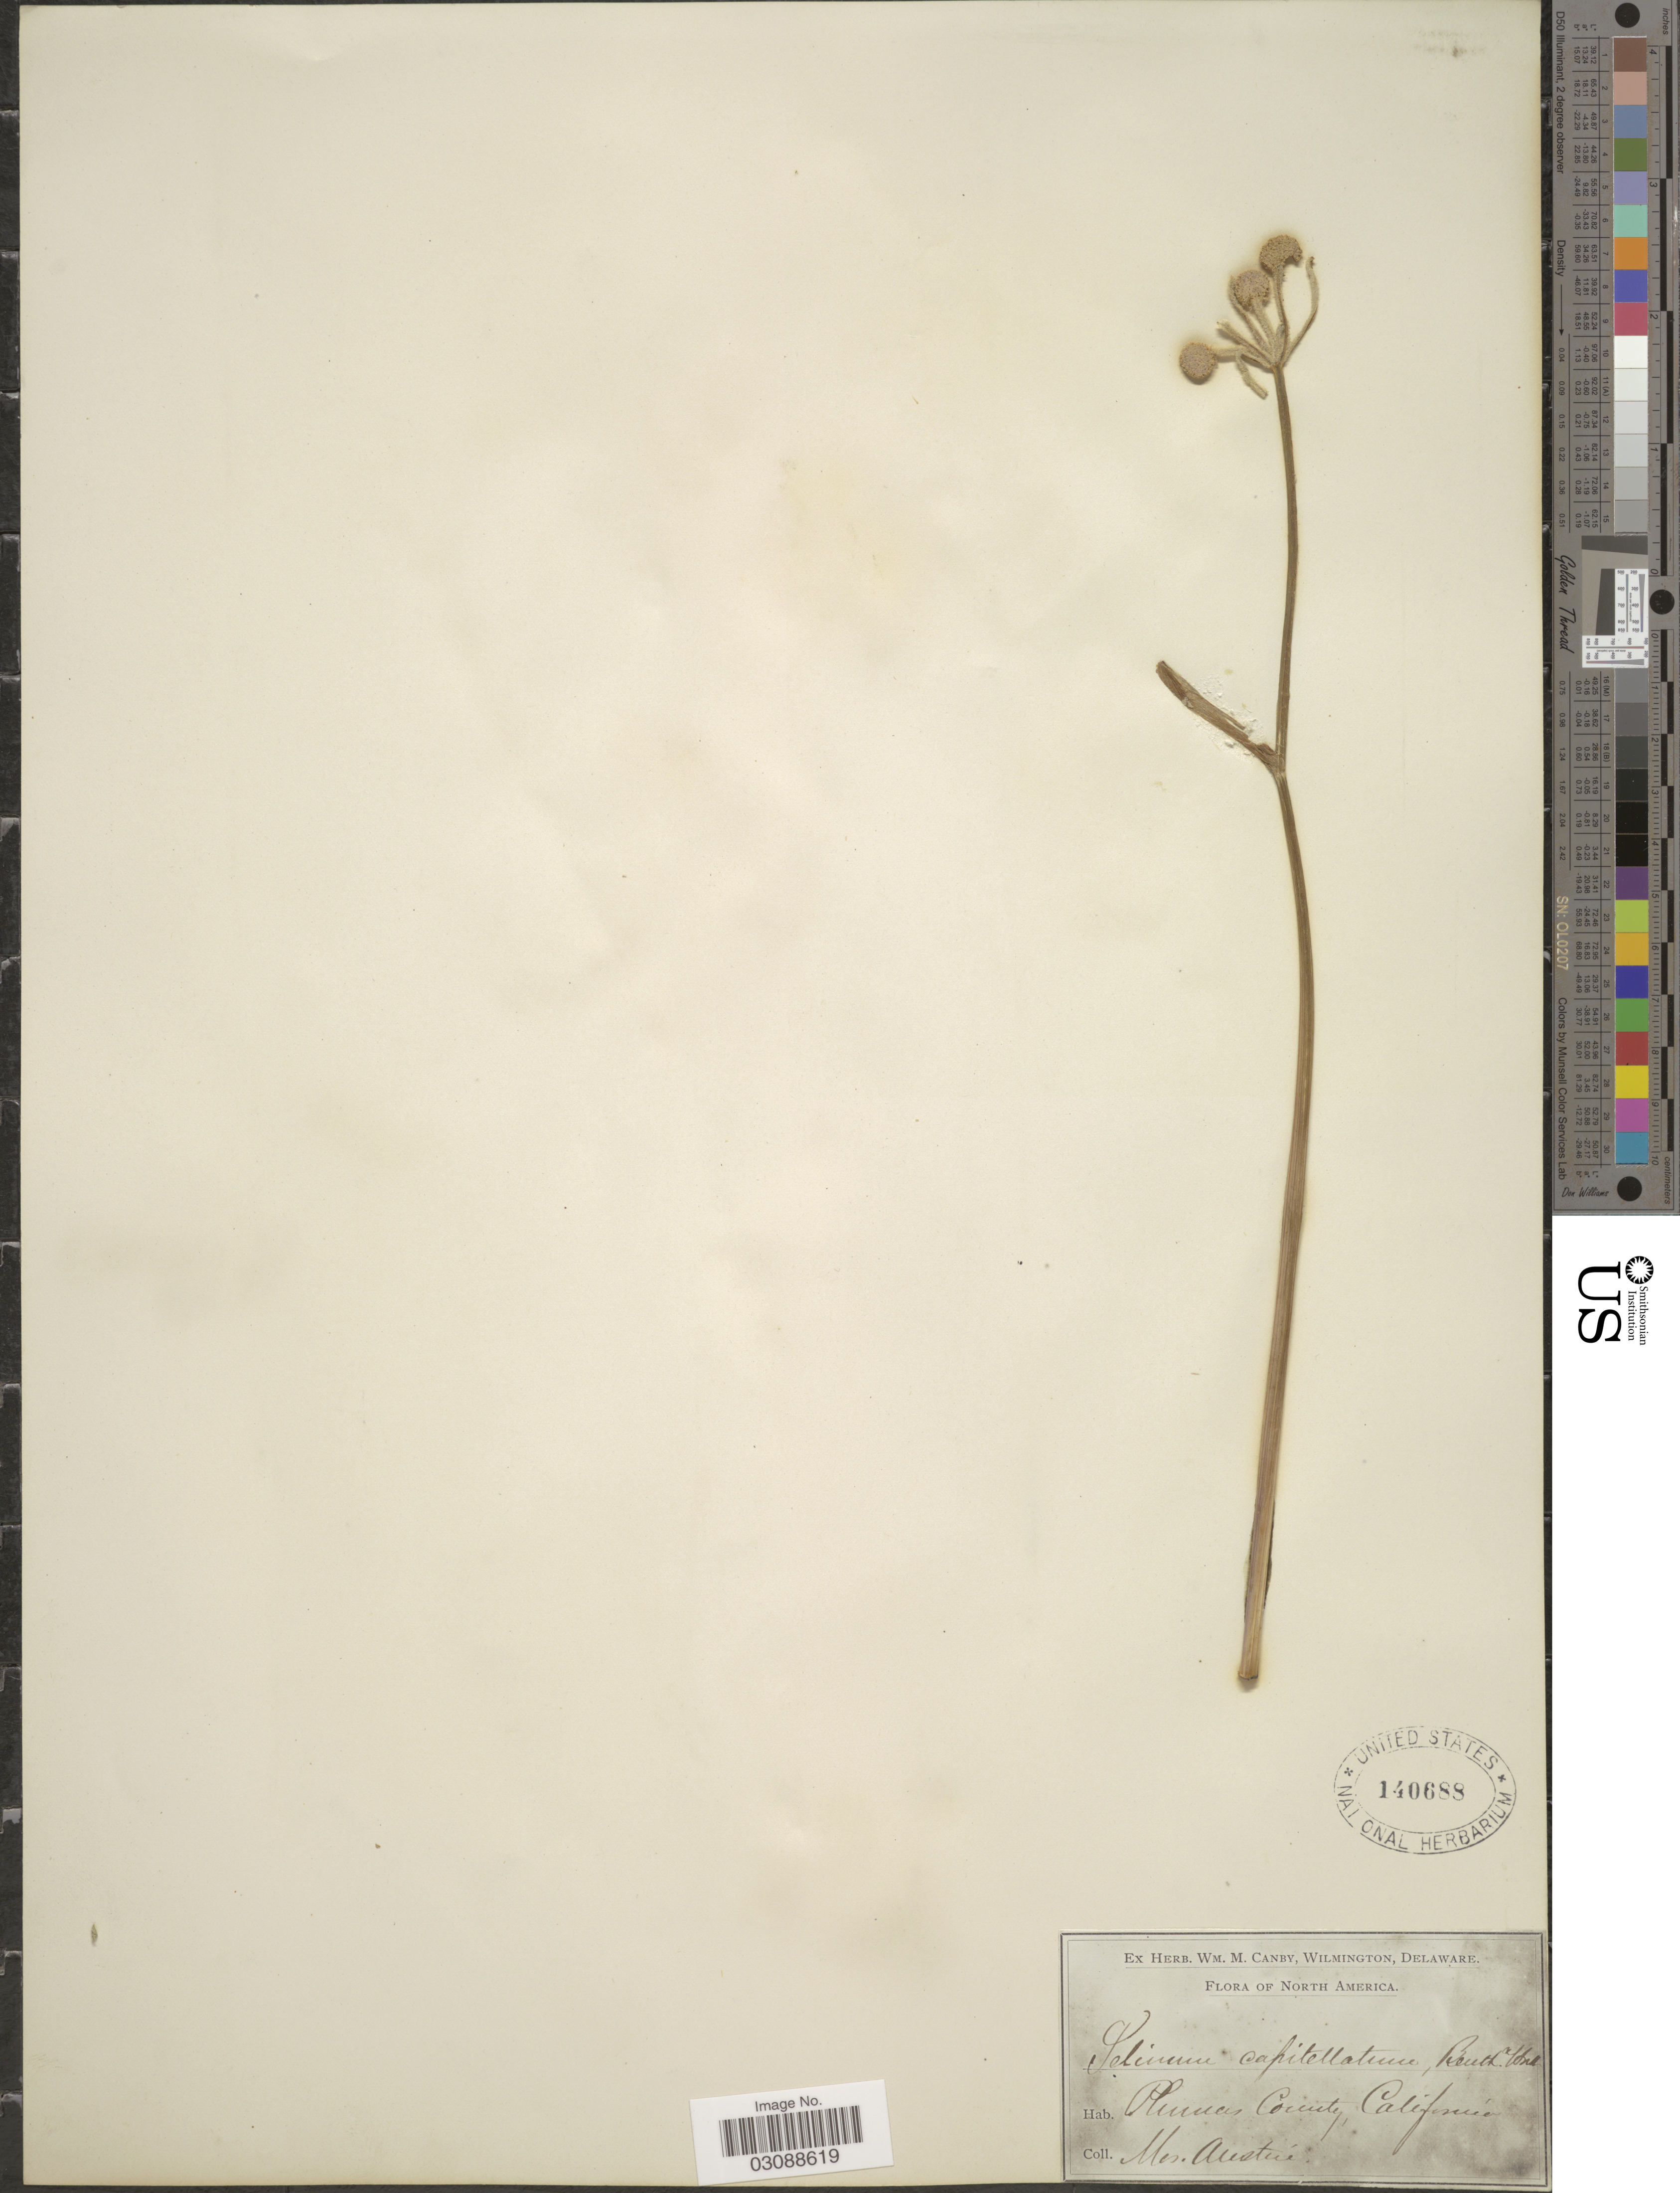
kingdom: Plantae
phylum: Tracheophyta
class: Magnoliopsida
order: Apiales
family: Apiaceae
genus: Sphenosciadium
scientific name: Sphenosciadium capitellatum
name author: A. Gray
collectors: Austin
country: United States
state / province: California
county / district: Plumas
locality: Plumas County.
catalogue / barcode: US 140688